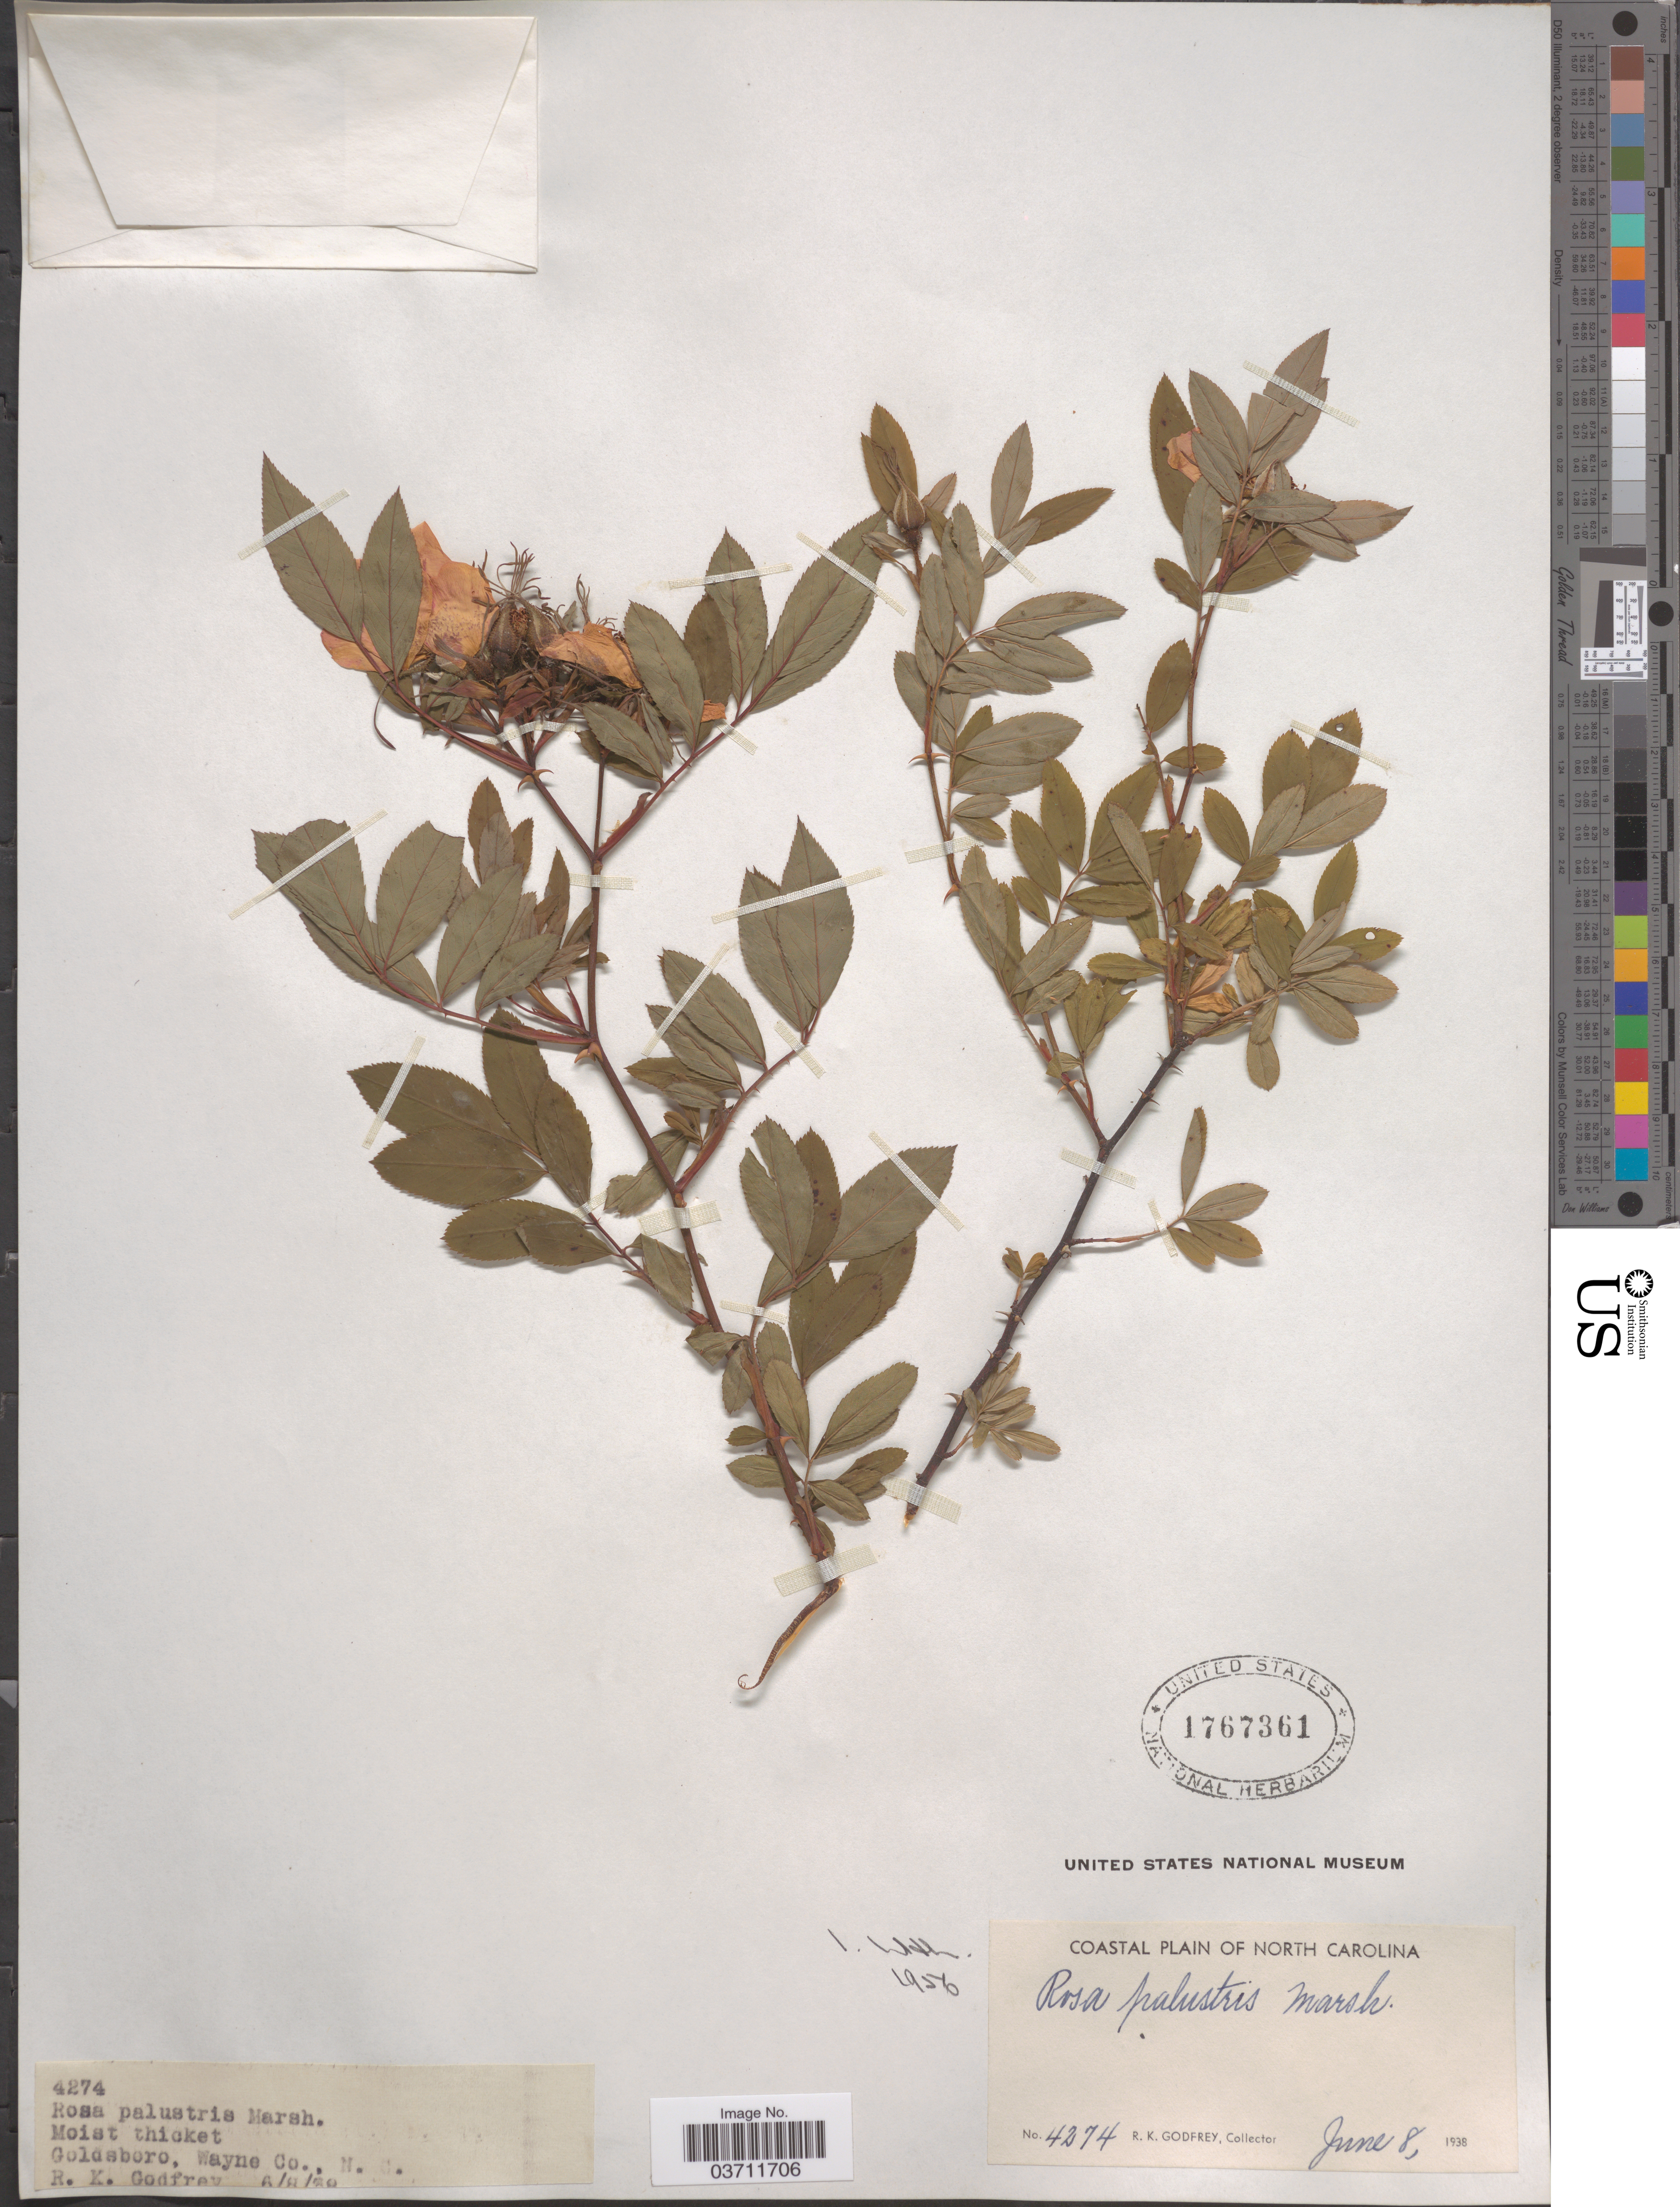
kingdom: Plantae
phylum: Tracheophyta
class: Magnoliopsida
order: Rosales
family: Rosaceae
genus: Rosa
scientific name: Rosa palustris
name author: Marshall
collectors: R. K. Godfrey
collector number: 4274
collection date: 1838-06-08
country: United States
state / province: North Carolina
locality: Coastal Plain of North Carolina. Goldsboro, Wayne Co.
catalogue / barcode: US 1767361